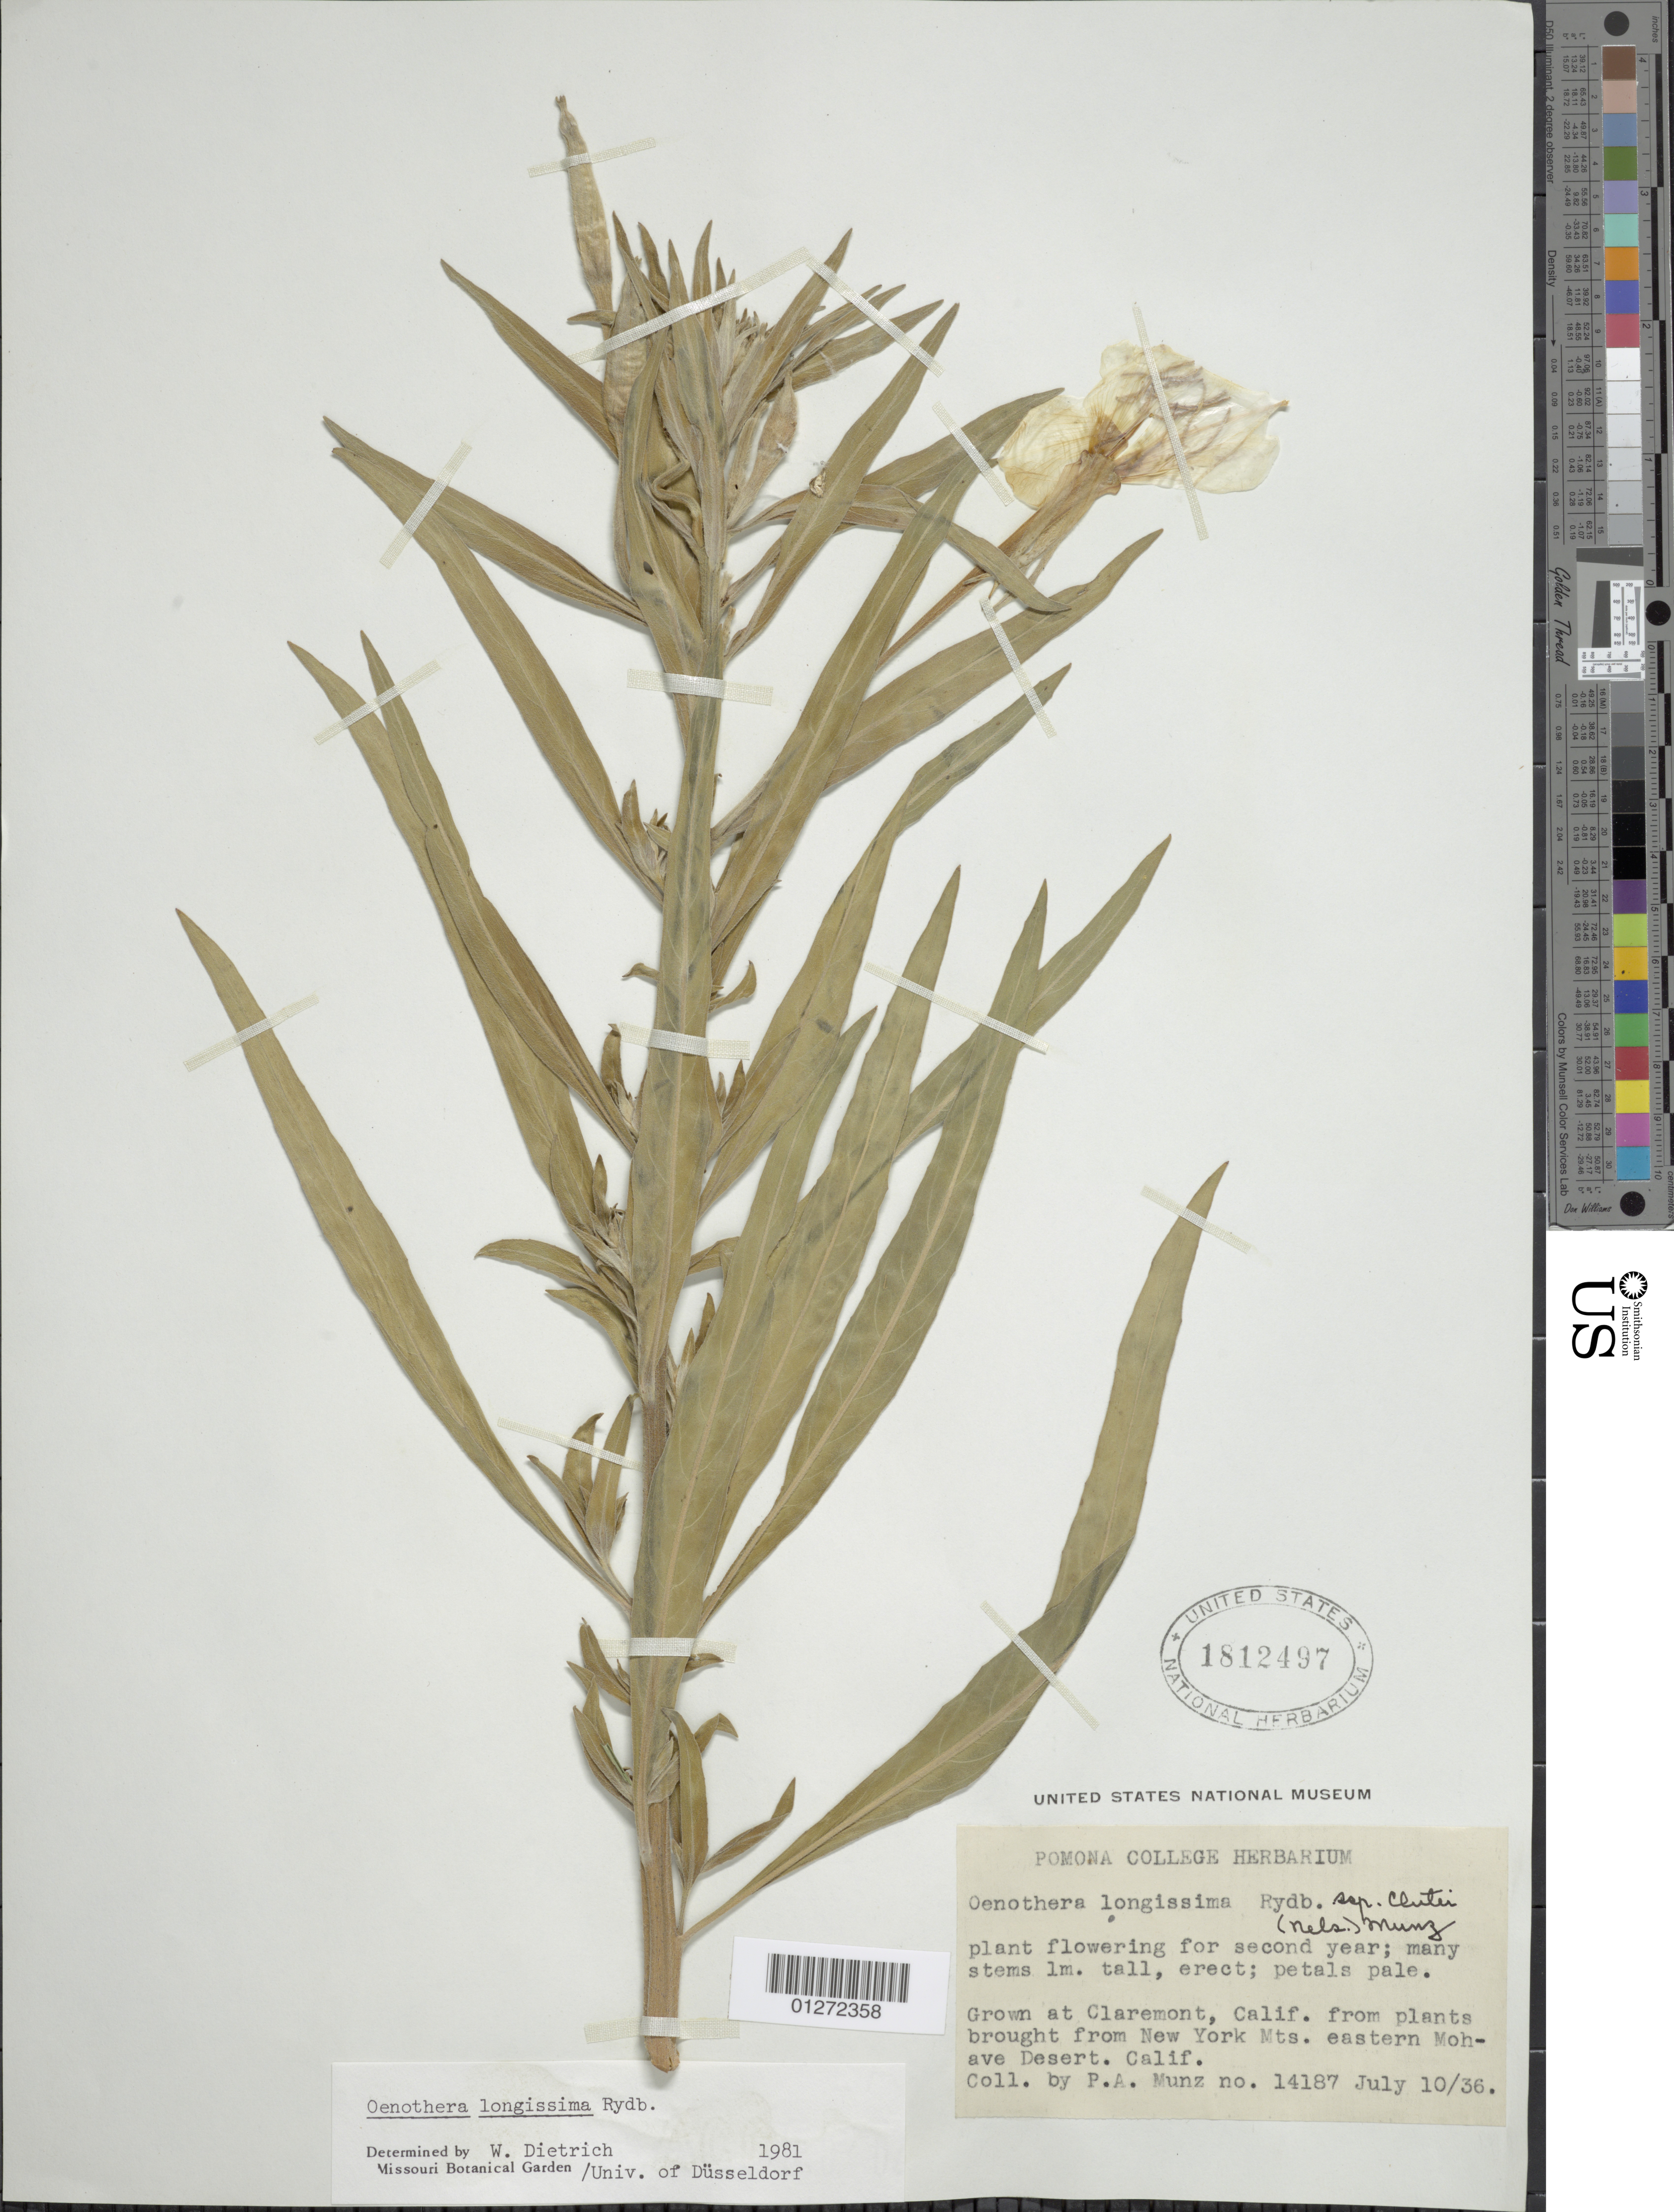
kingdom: Plantae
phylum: Tracheophyta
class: Magnoliopsida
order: Myrtales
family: Onagraceae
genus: Oenothera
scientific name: Oenothera longissima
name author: Rydb.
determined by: Dietrich, W.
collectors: P. A. Munz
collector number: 14187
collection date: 1938-07-10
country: United States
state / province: California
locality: Claremont.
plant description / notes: brought from Keystone Spring, New York Mts, Eastern Mohave Desert.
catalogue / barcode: US 1812497